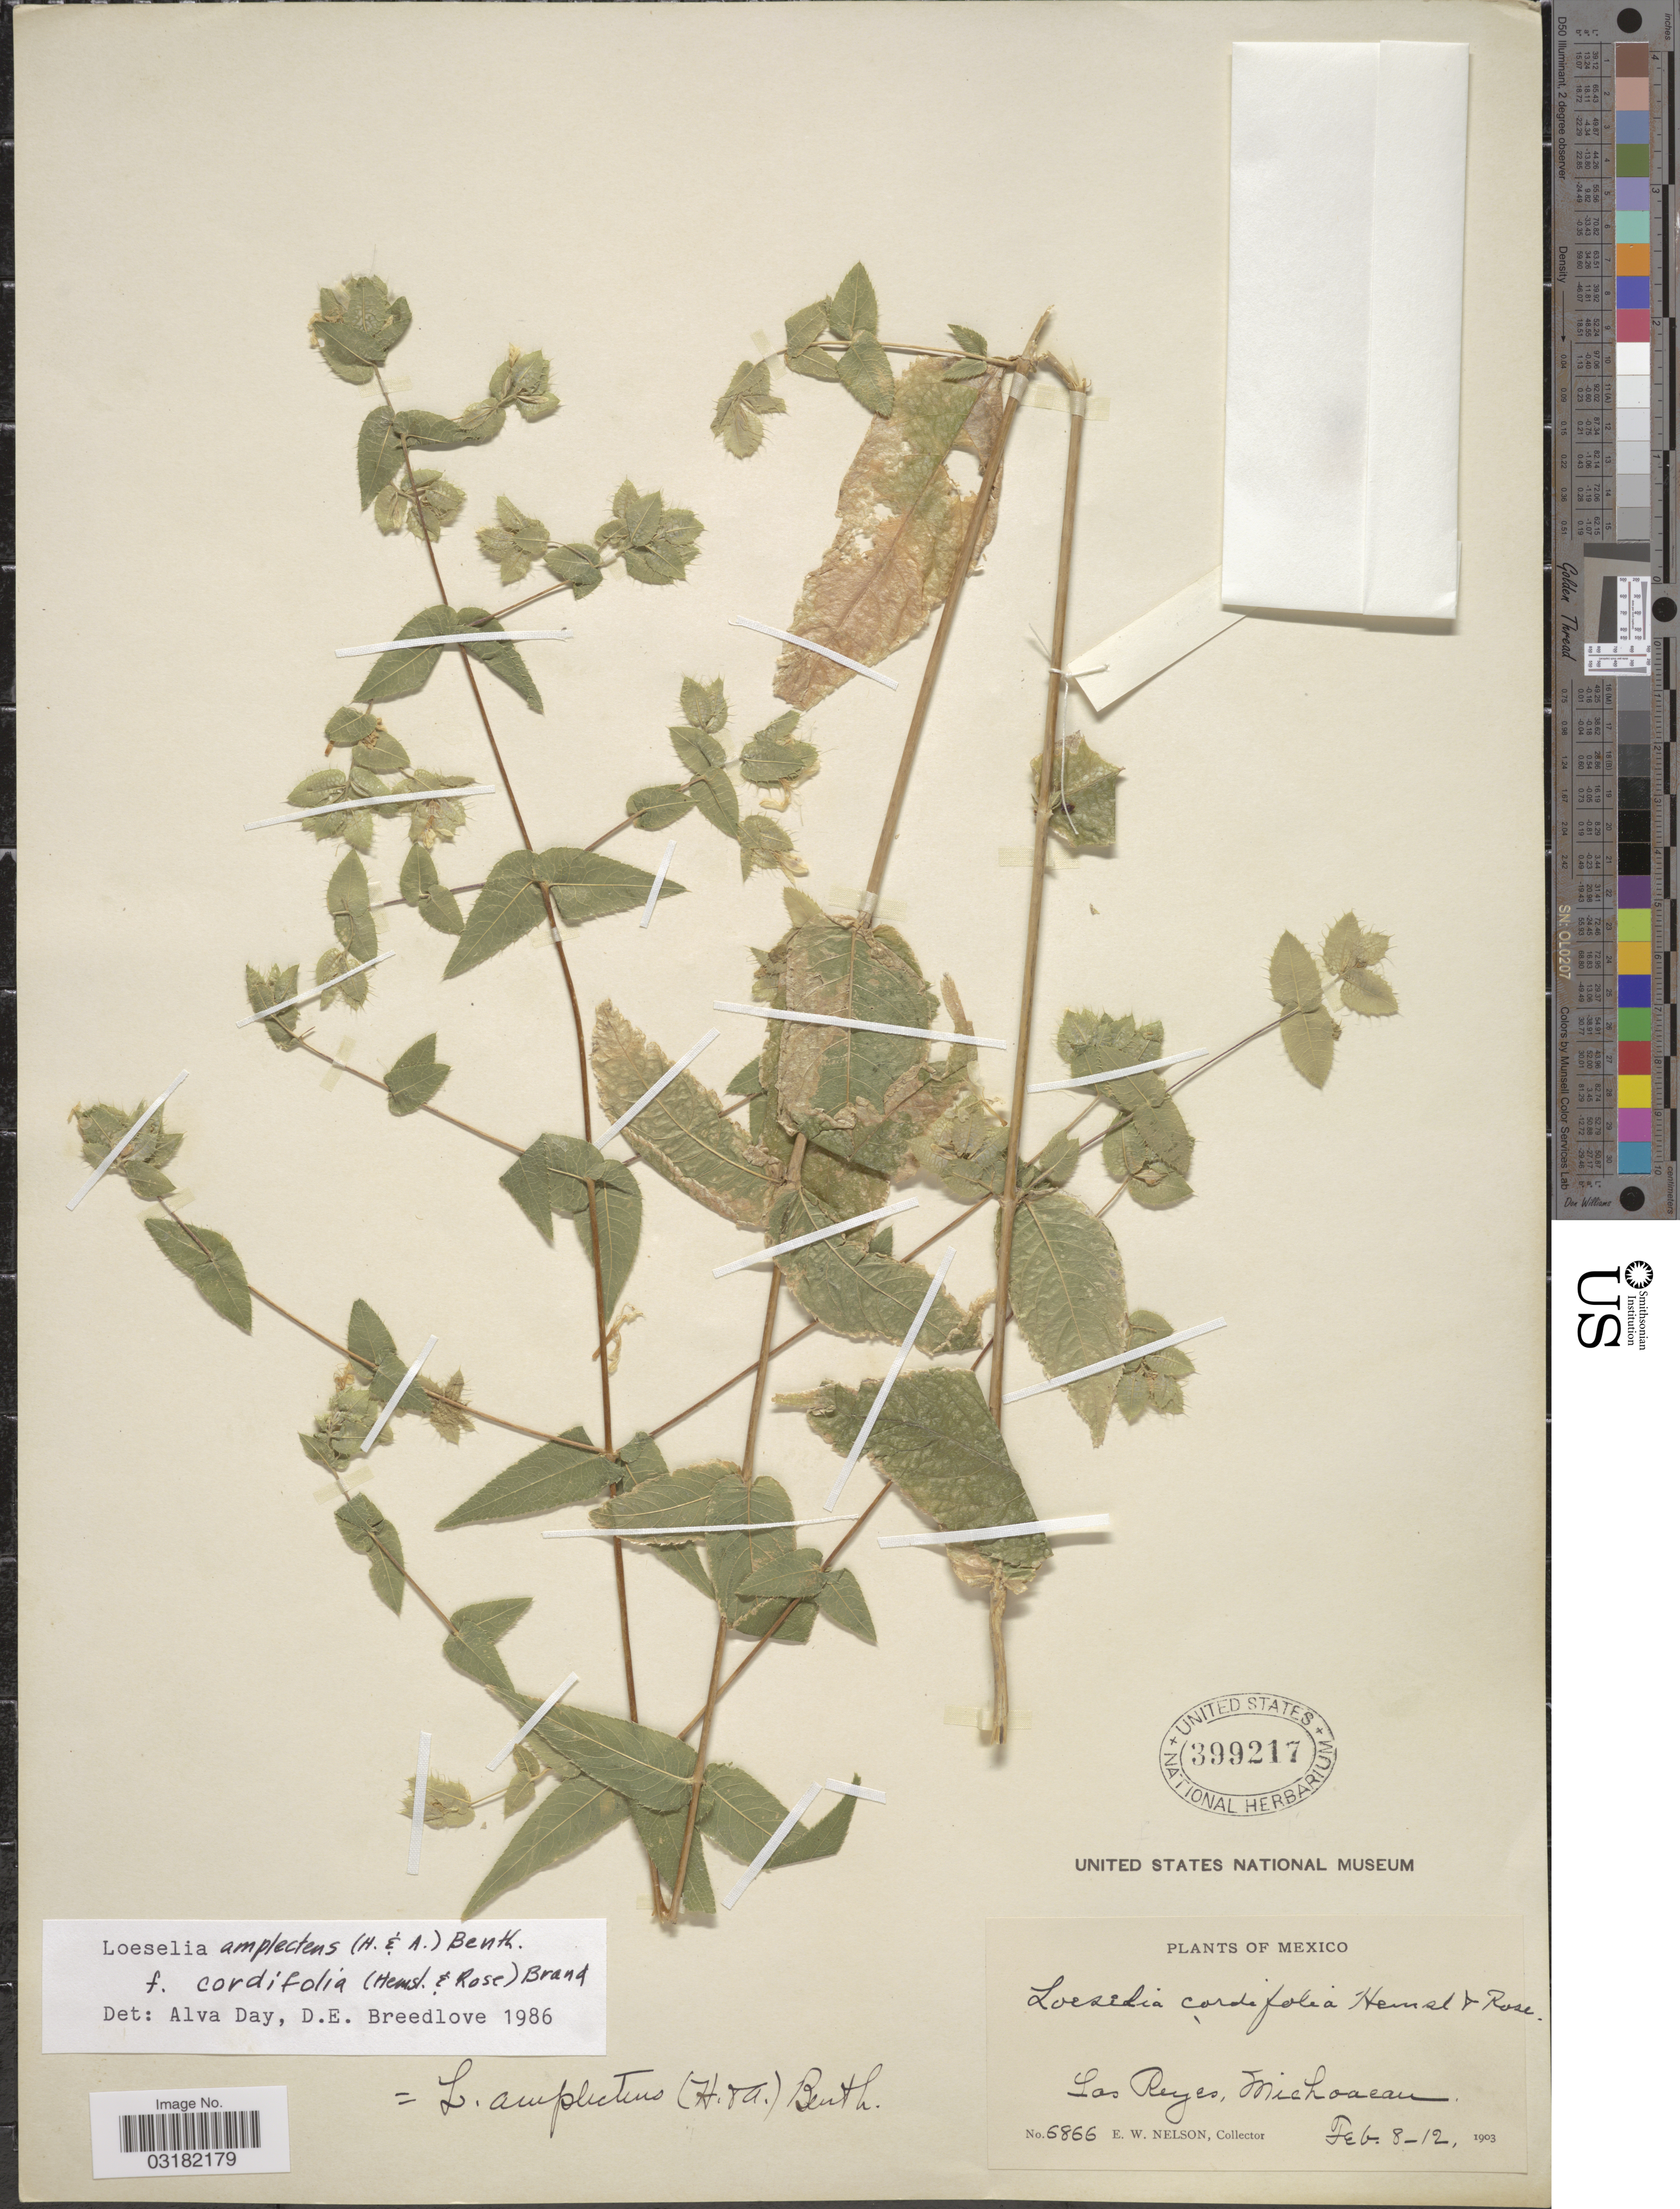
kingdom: Plantae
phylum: Tracheophyta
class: Magnoliopsida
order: Ericales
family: Polemoniaceae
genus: Loeselia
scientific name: Loeselia amplectens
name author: (Hook. & Arn.) Benth. ex DC.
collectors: E. W. Nelson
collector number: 6866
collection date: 1903-02-08/1903-02-12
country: Mexico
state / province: Michoacán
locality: Los Reyes.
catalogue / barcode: US 399217